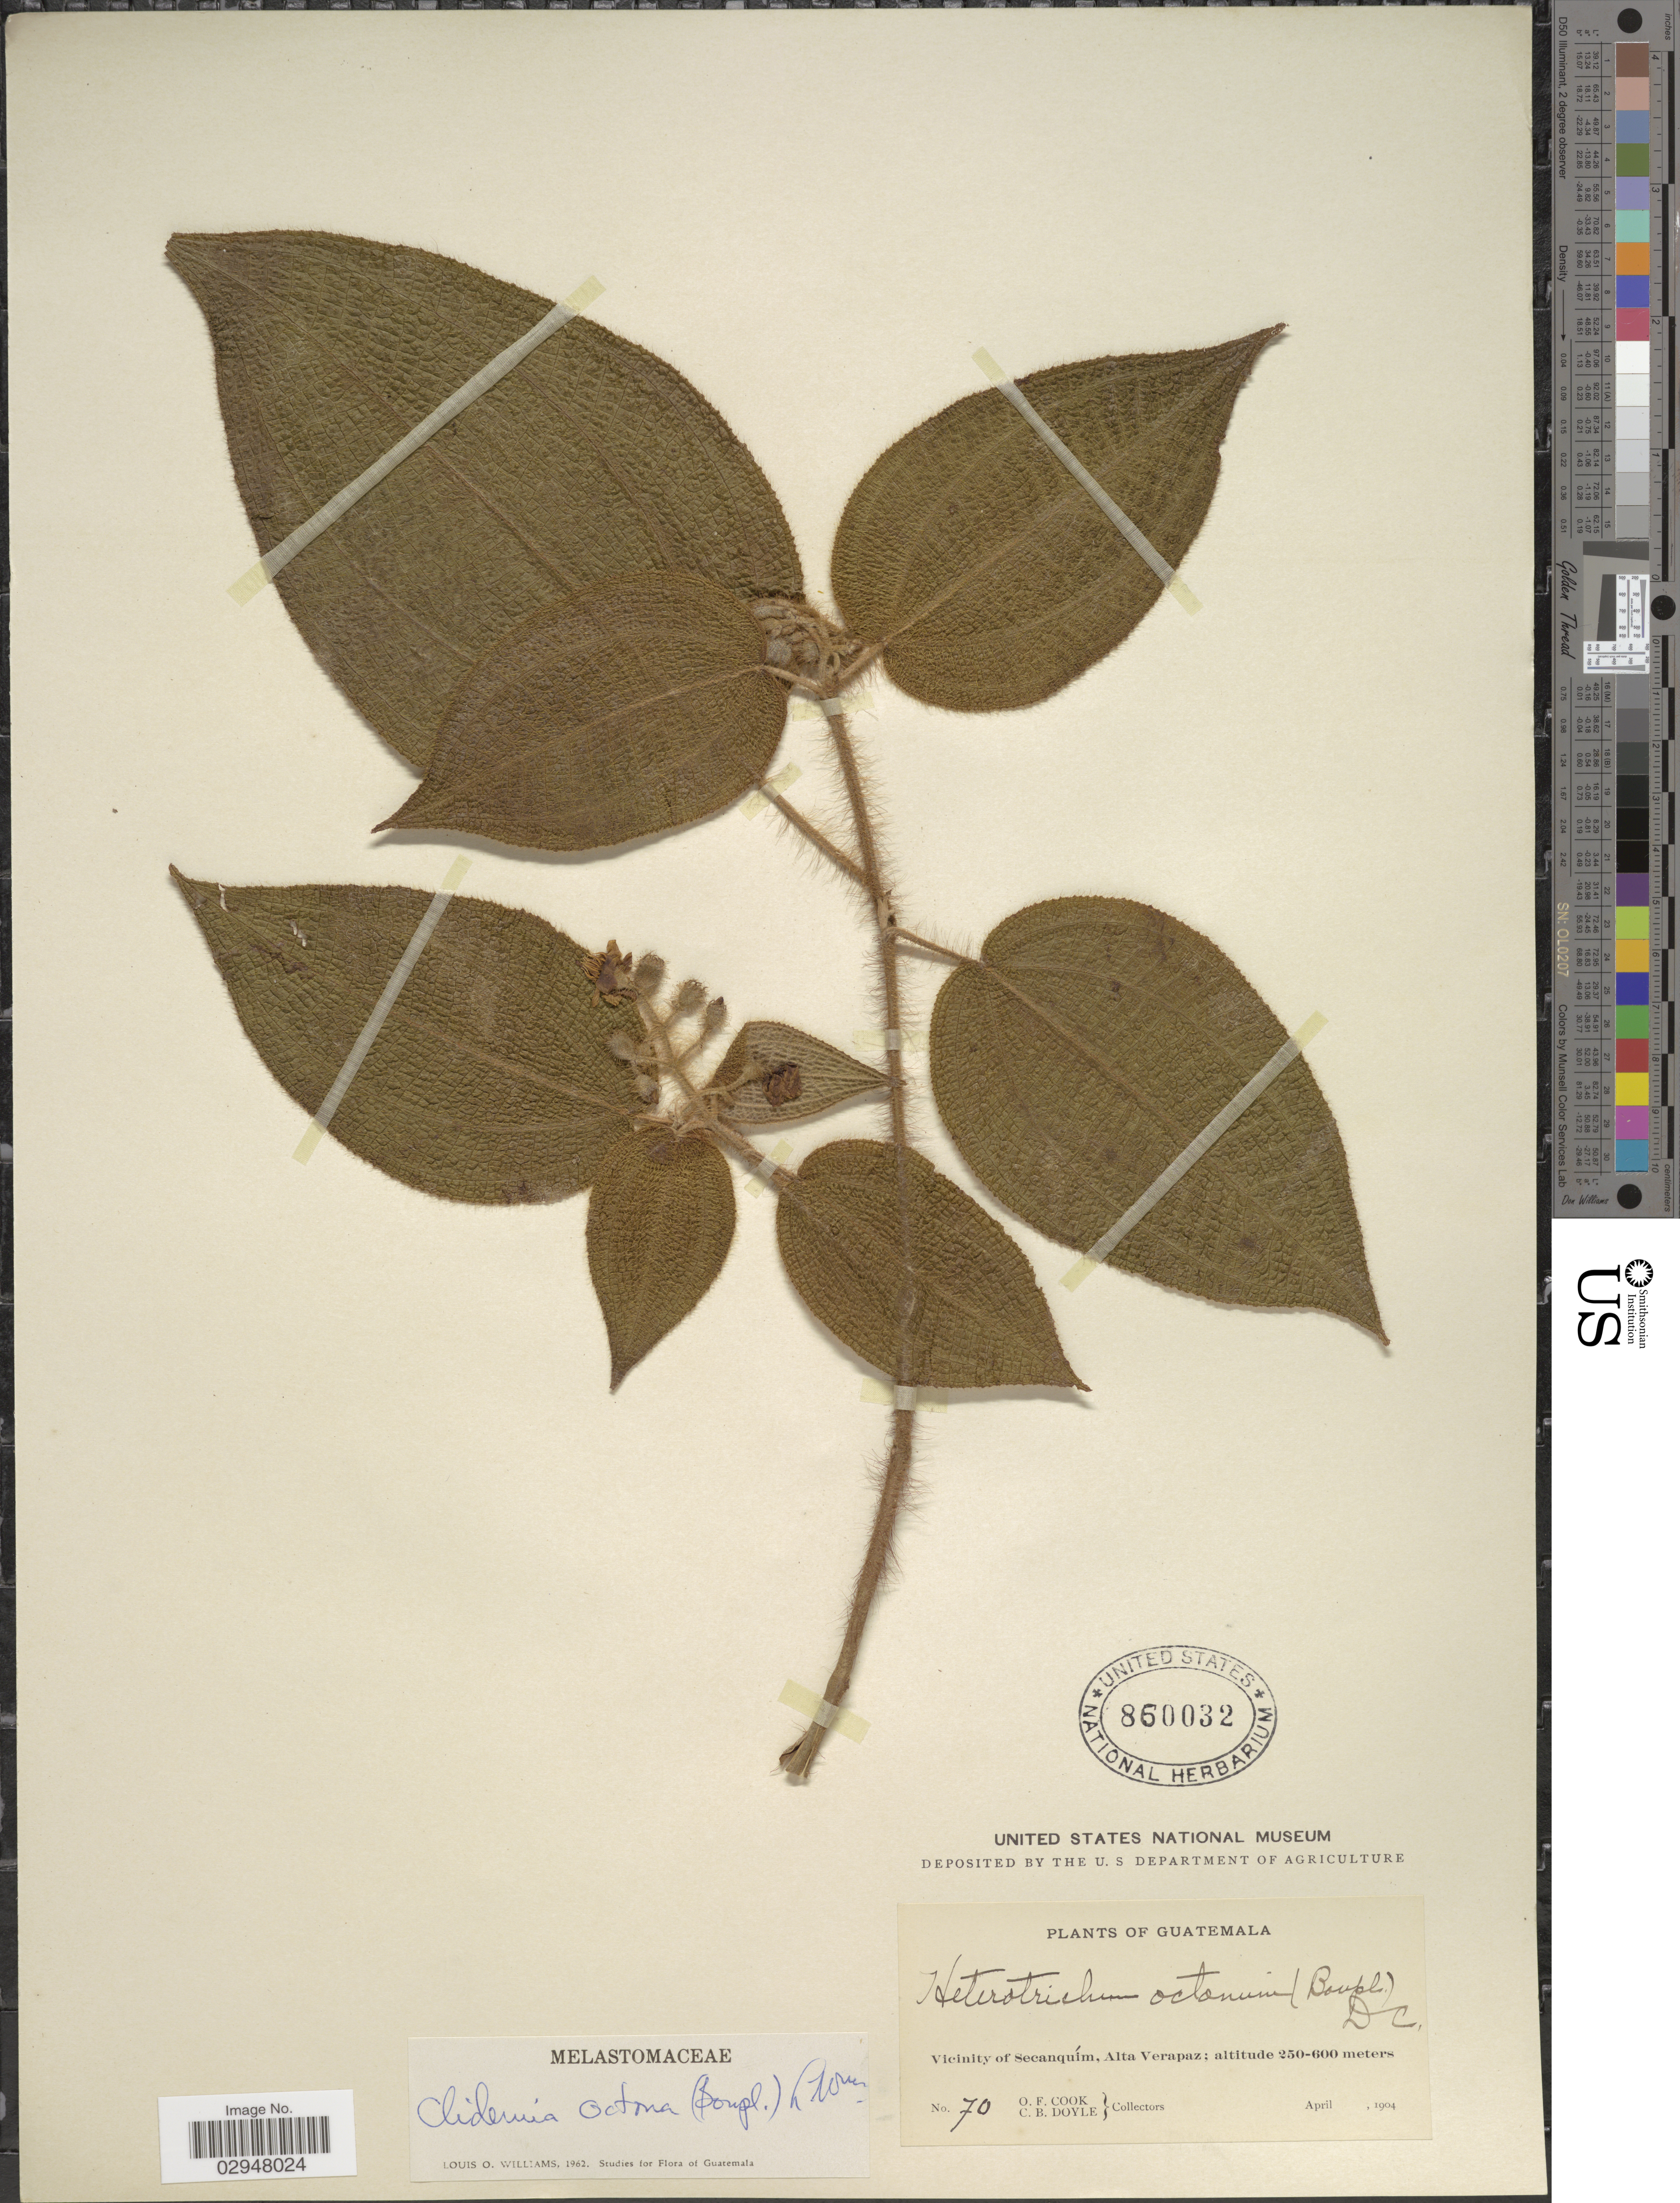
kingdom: Plantae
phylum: Tracheophyta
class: Magnoliopsida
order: Myrtales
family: Melastomataceae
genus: Clidemia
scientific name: Clidemia octona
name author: (Bonpl.) L.O. Williams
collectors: O. F. Cook & C. Doyle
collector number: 70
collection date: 1904-04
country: Guatemala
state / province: Alta Verapaz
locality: Vicinity of Secanqúim.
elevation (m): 250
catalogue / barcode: US 860032